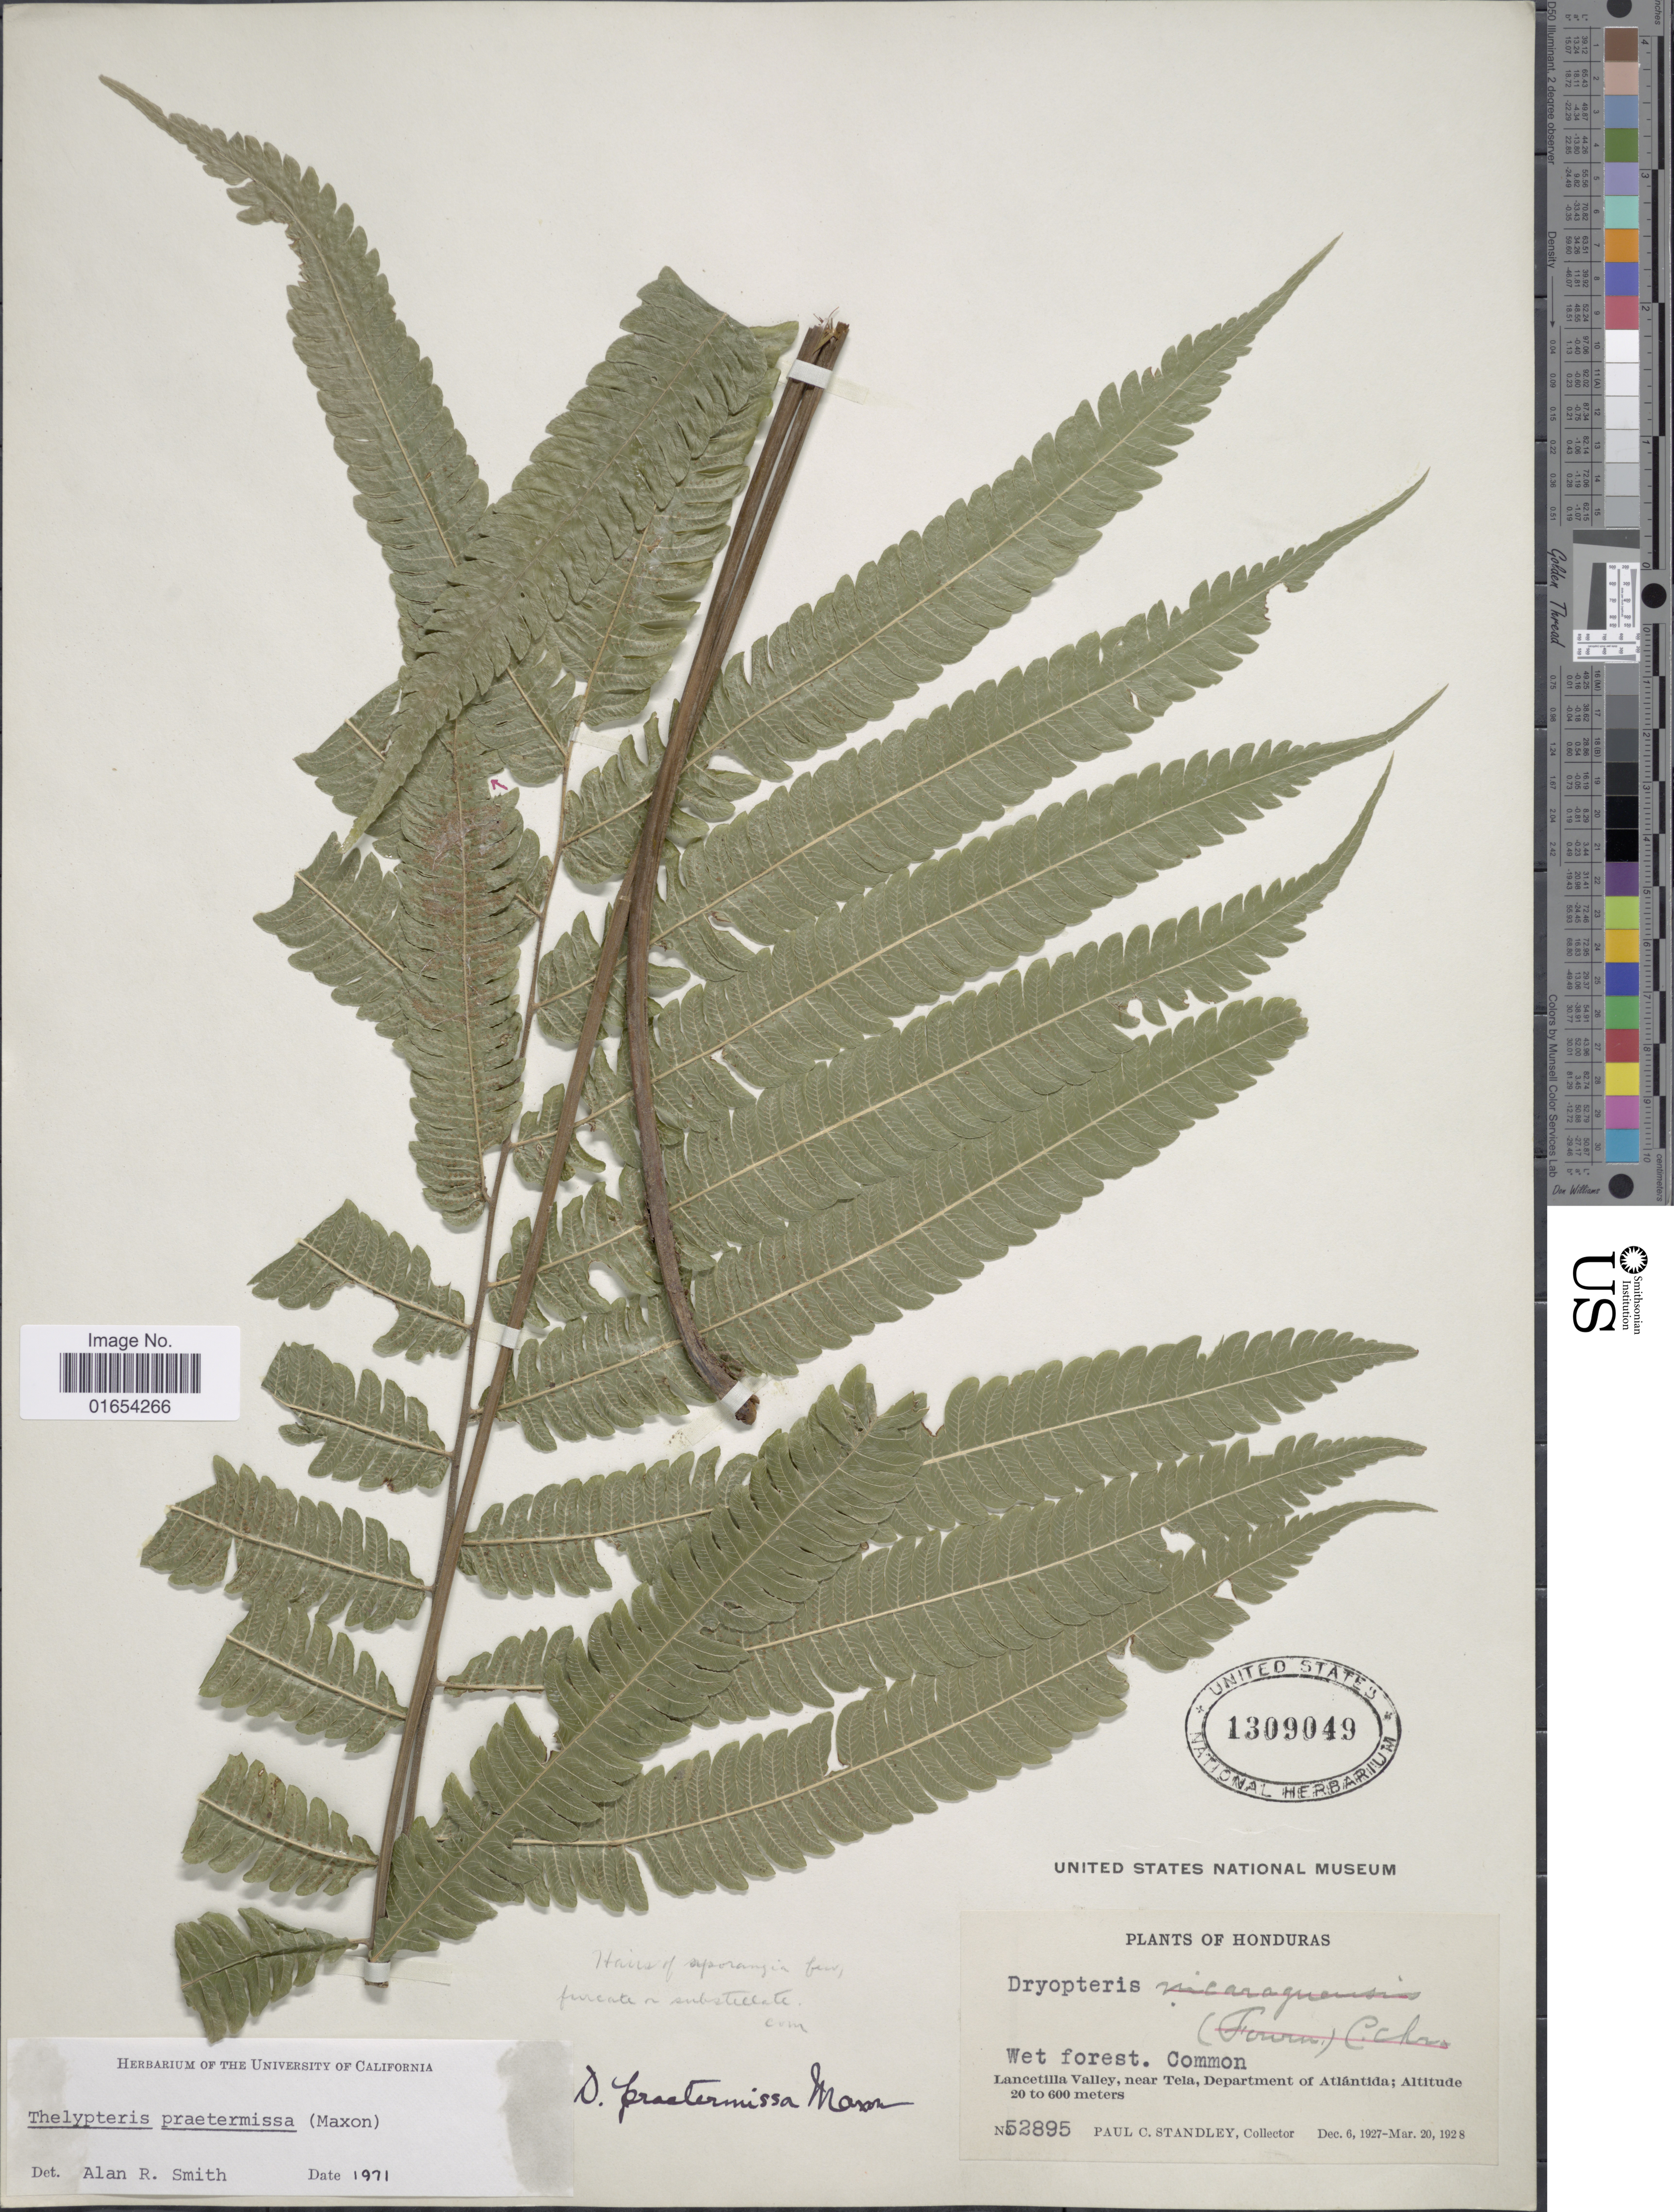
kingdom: Plantae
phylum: Tracheophyta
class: Polypodiopsida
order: Polypodiales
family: Thelypteridaceae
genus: Goniopteris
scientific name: Goniopteris praetermissa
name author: (Maxon) Salino & T.E. Almeida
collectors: P. C. Standley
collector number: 52895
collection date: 1927-12-06/1928-03-20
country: Honduras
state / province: Atlántida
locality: Wet forest, common, Lacetilla Valley, near Tela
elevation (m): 20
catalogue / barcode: US 1309049